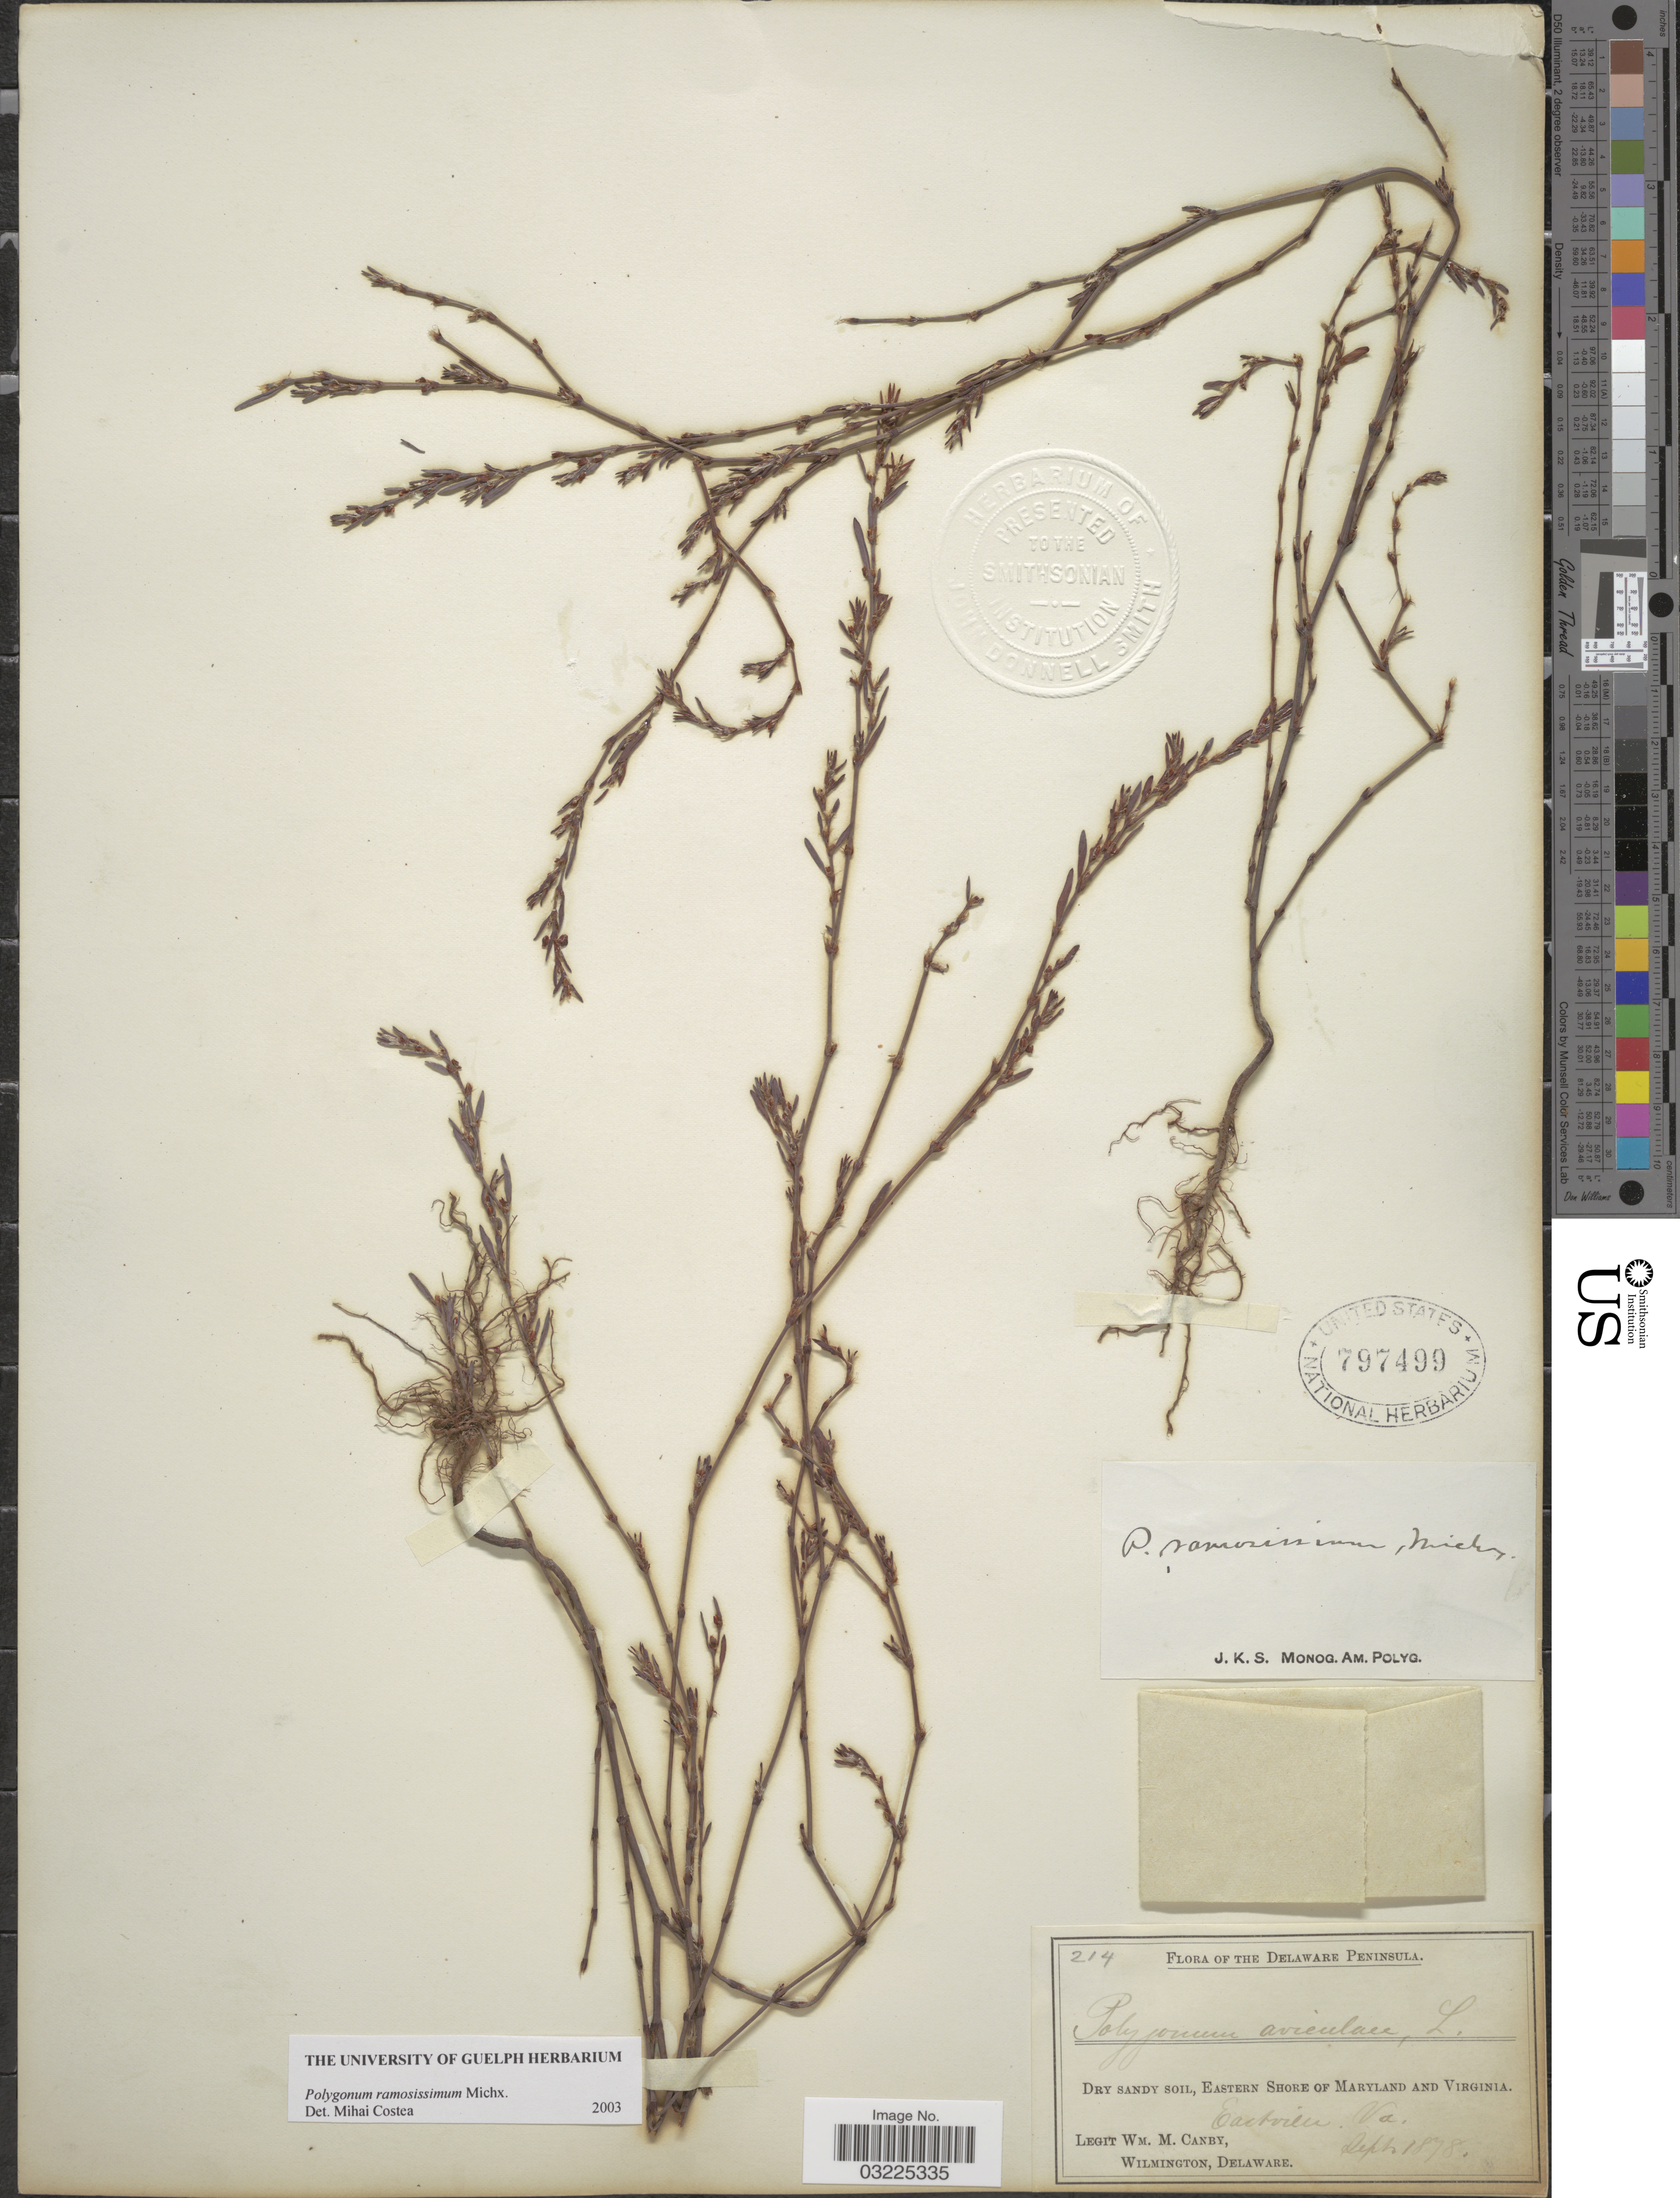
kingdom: Plantae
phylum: Tracheophyta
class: Magnoliopsida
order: Caryophyllales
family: Polygonaceae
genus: Polygonum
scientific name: Polygonum ramosissimum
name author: Michx.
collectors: W. M. Canby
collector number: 214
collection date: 1878-09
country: United States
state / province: Virginia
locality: The Delaware Peninsula. Eastern shore of Maryland and Virginia. Eastville. Va.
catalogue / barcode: US 797499